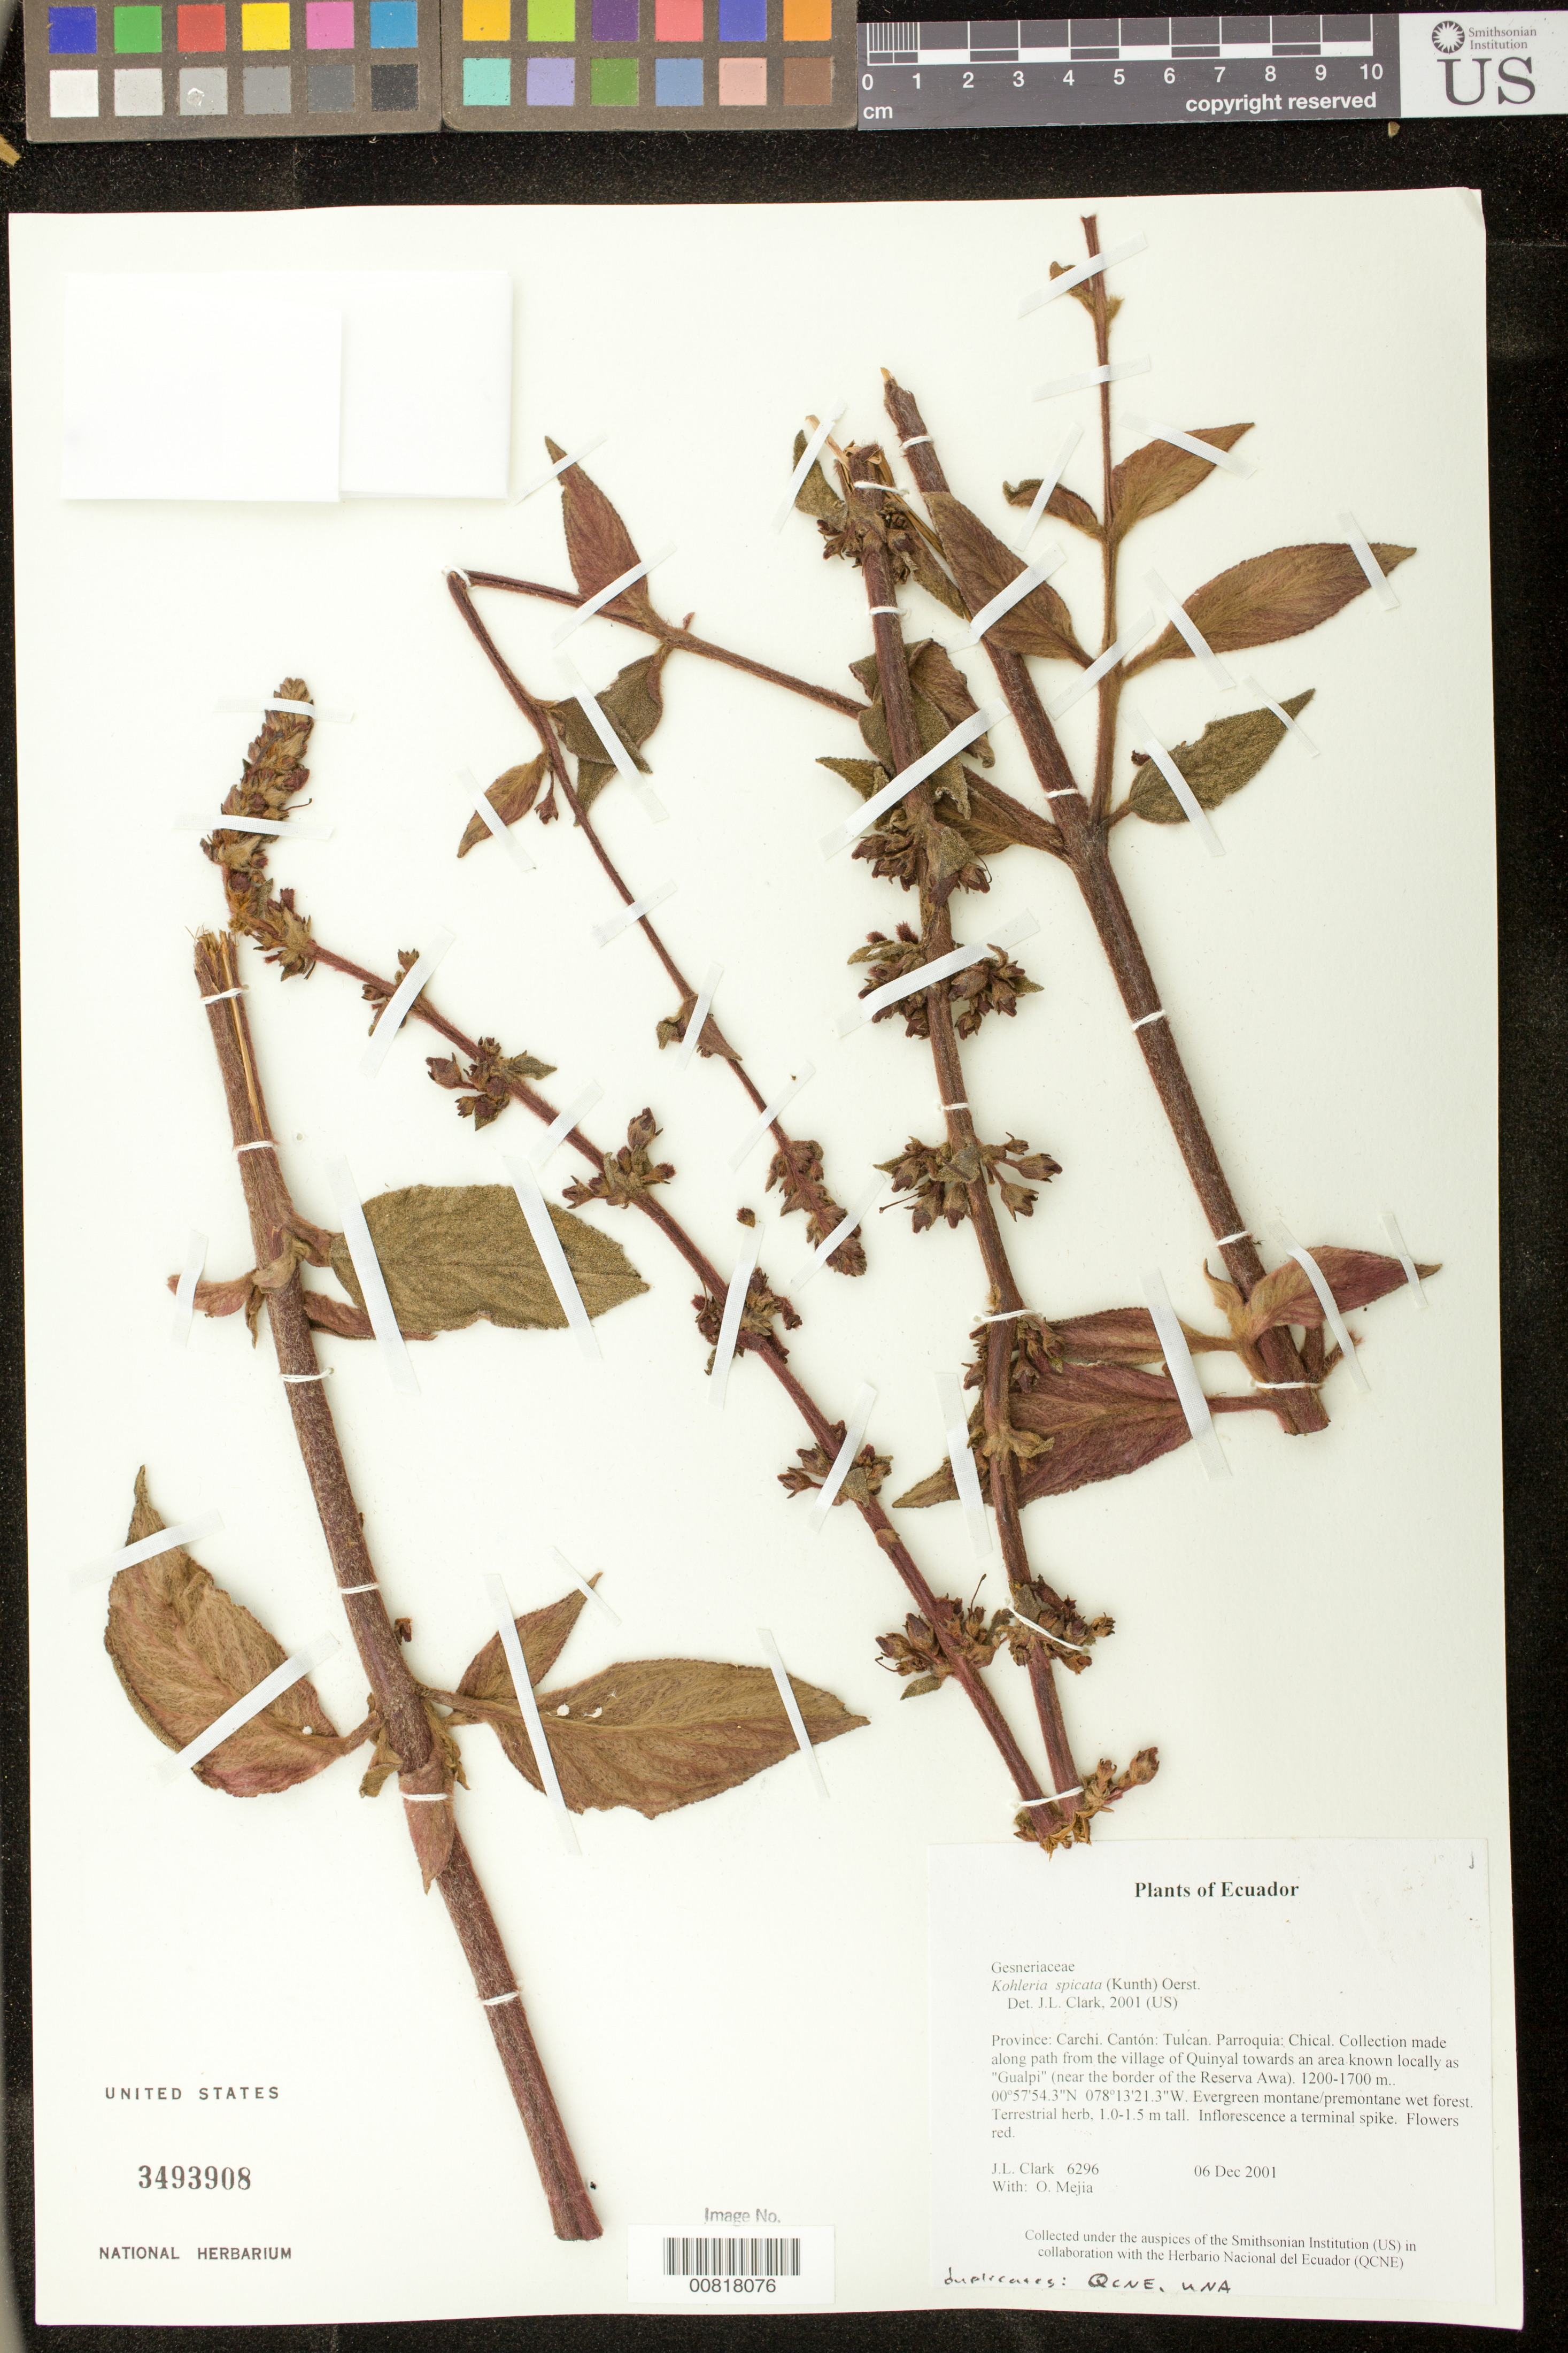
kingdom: Plantae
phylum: Tracheophyta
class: Magnoliopsida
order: Lamiales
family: Gesneriaceae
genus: Kohleria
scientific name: Kohleria spicata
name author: (Kunth) Oerst.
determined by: Clark, J. L., (SEL), The Marie Selby Botanical Garden (UNITED STATES)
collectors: J. L. Clark & O. Mejia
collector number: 6296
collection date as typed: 06 Dec 2001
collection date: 2001-12-06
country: Ecuador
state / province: Carchi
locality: Tulcan. Parroquia: Chical. Collection made along path from the village of Quinyal towards an area known locally as "Gualpi" (near the border of the Reserva Awa).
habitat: Evergreen montane/premontane wet forest.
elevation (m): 1200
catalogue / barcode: US 3493908